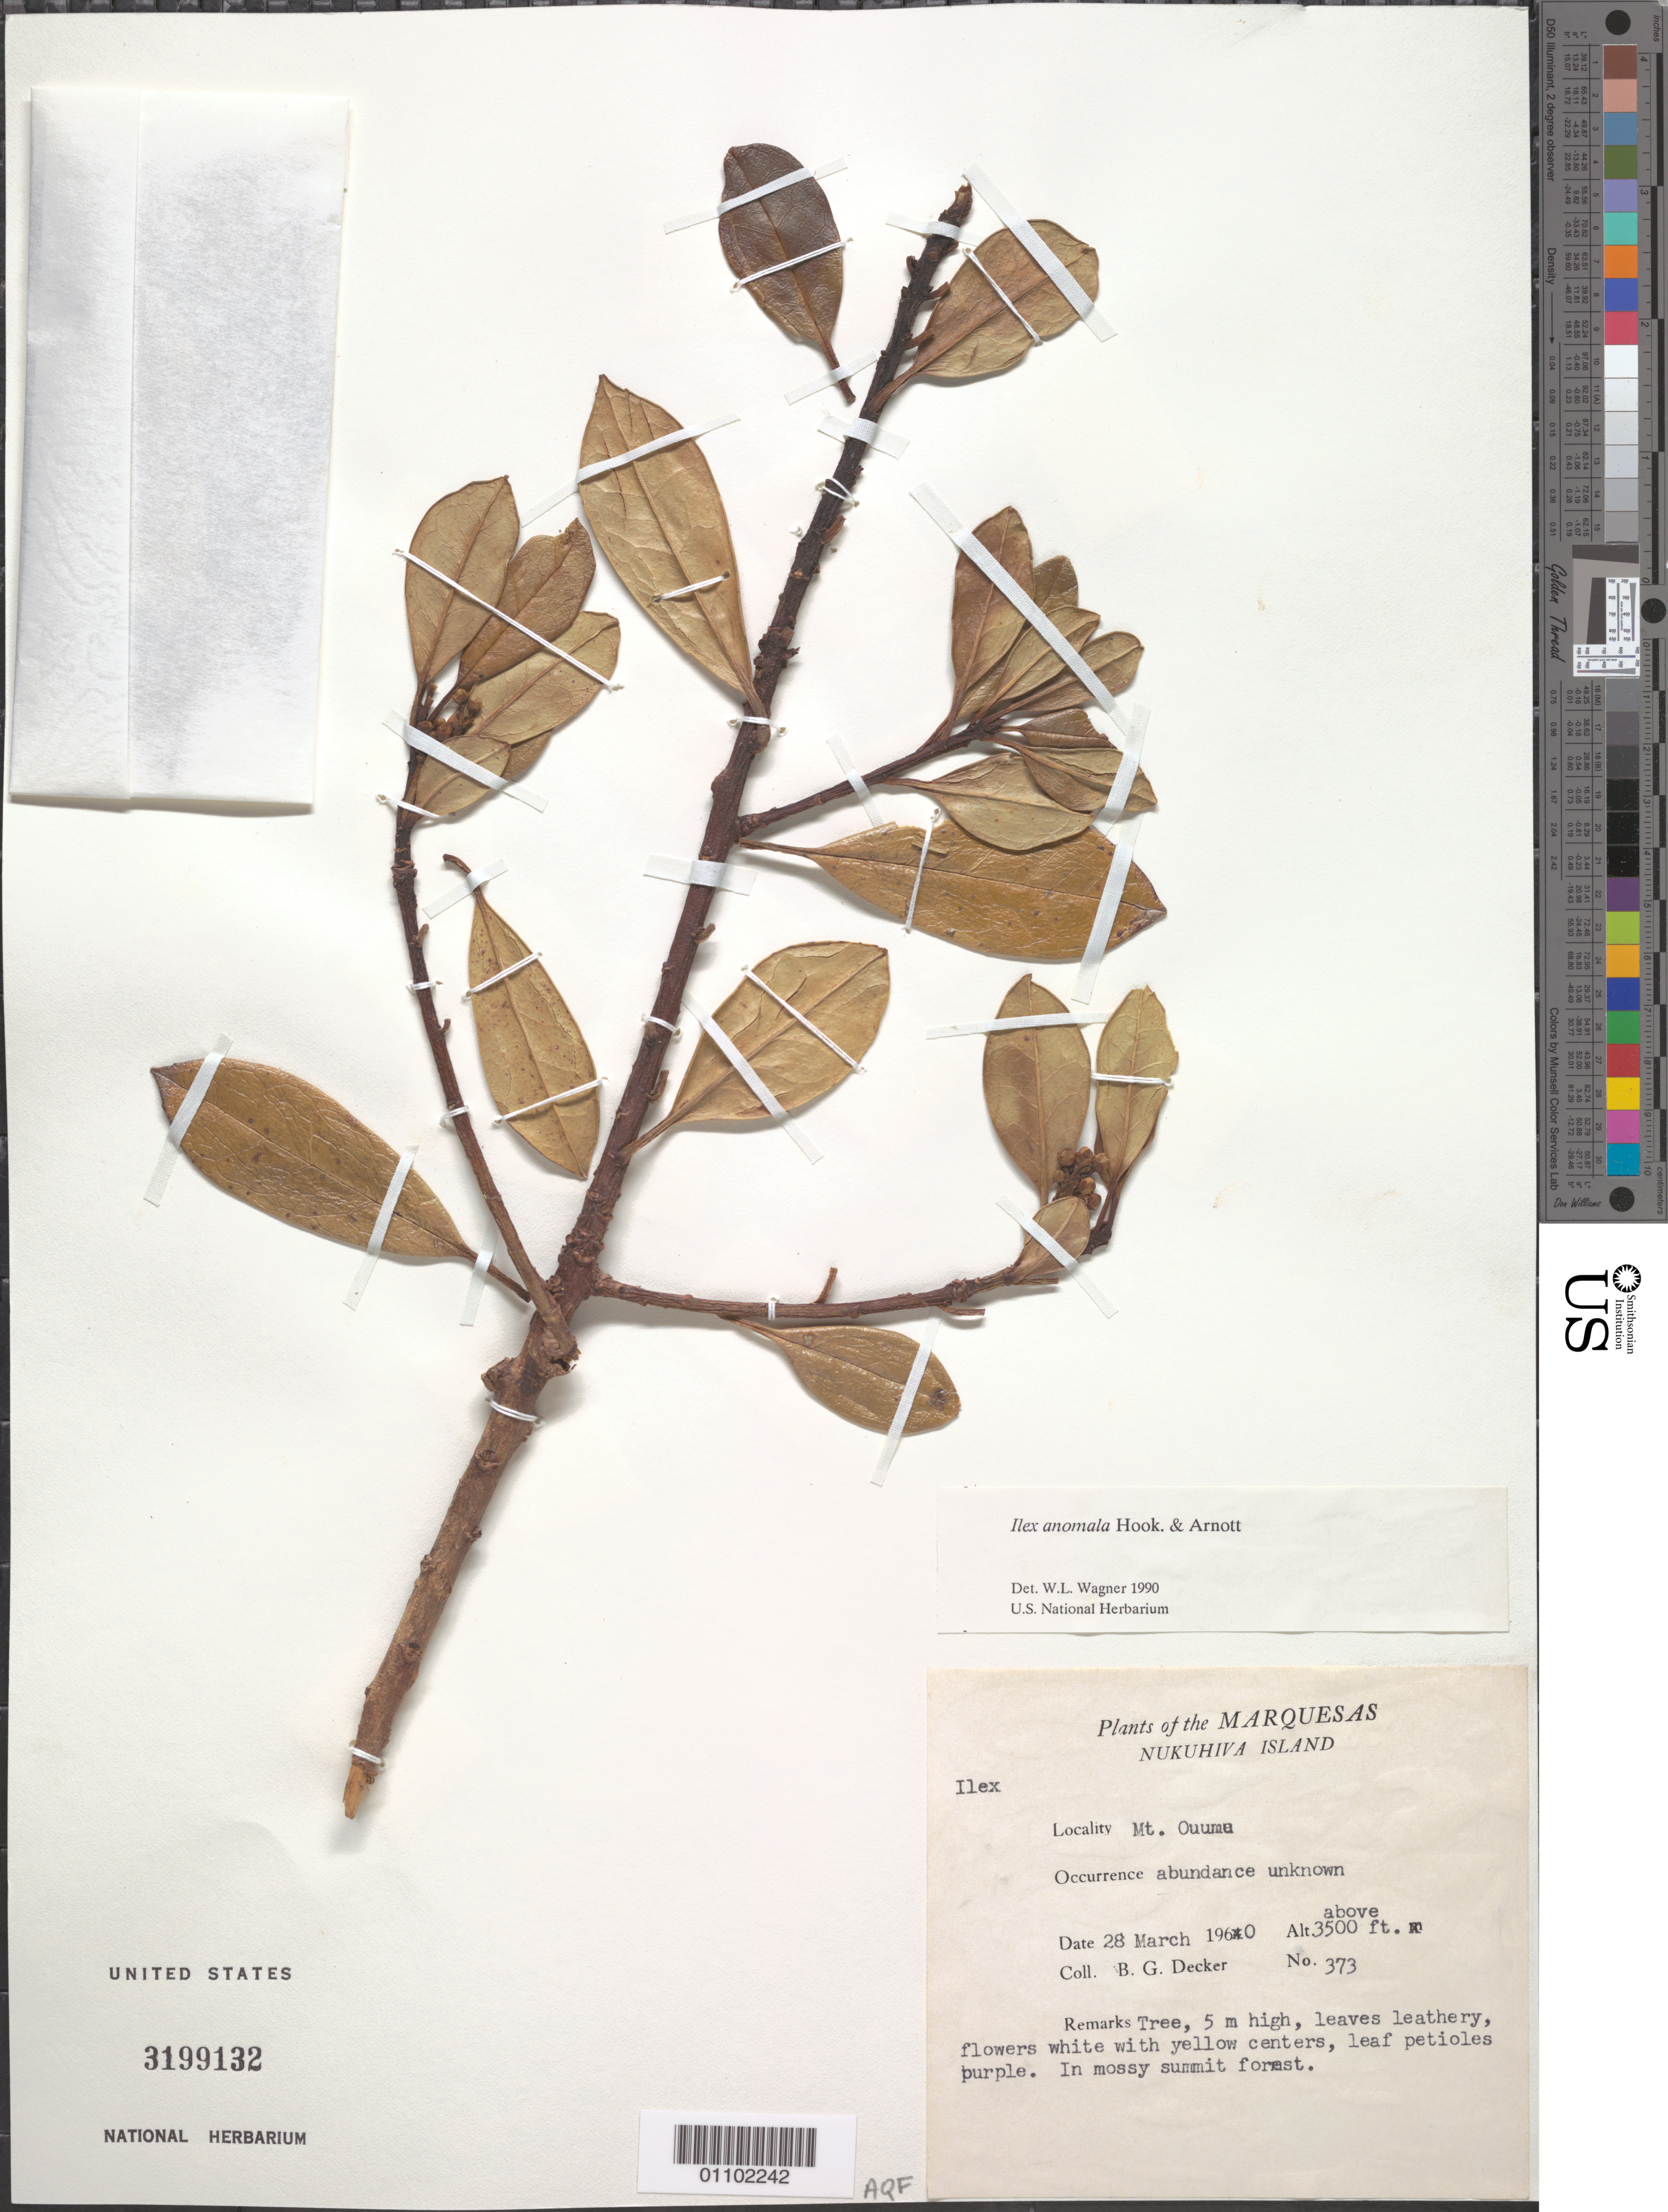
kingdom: Plantae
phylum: Tracheophyta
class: Magnoliopsida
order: Aquifoliales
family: Aquifoliaceae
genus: Ilex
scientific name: Ilex anomala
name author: Hook. & Arn.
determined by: Wagner, W. L., (BOT), Smithsonian Institution - National Museum of Natural History (UNITED STATES)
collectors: B. G. Decker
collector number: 373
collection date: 1960-03-28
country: French Polynesia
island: Nuku Hiva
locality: Mt. Ooumu, cloud forest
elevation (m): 1067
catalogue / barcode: US 3199132